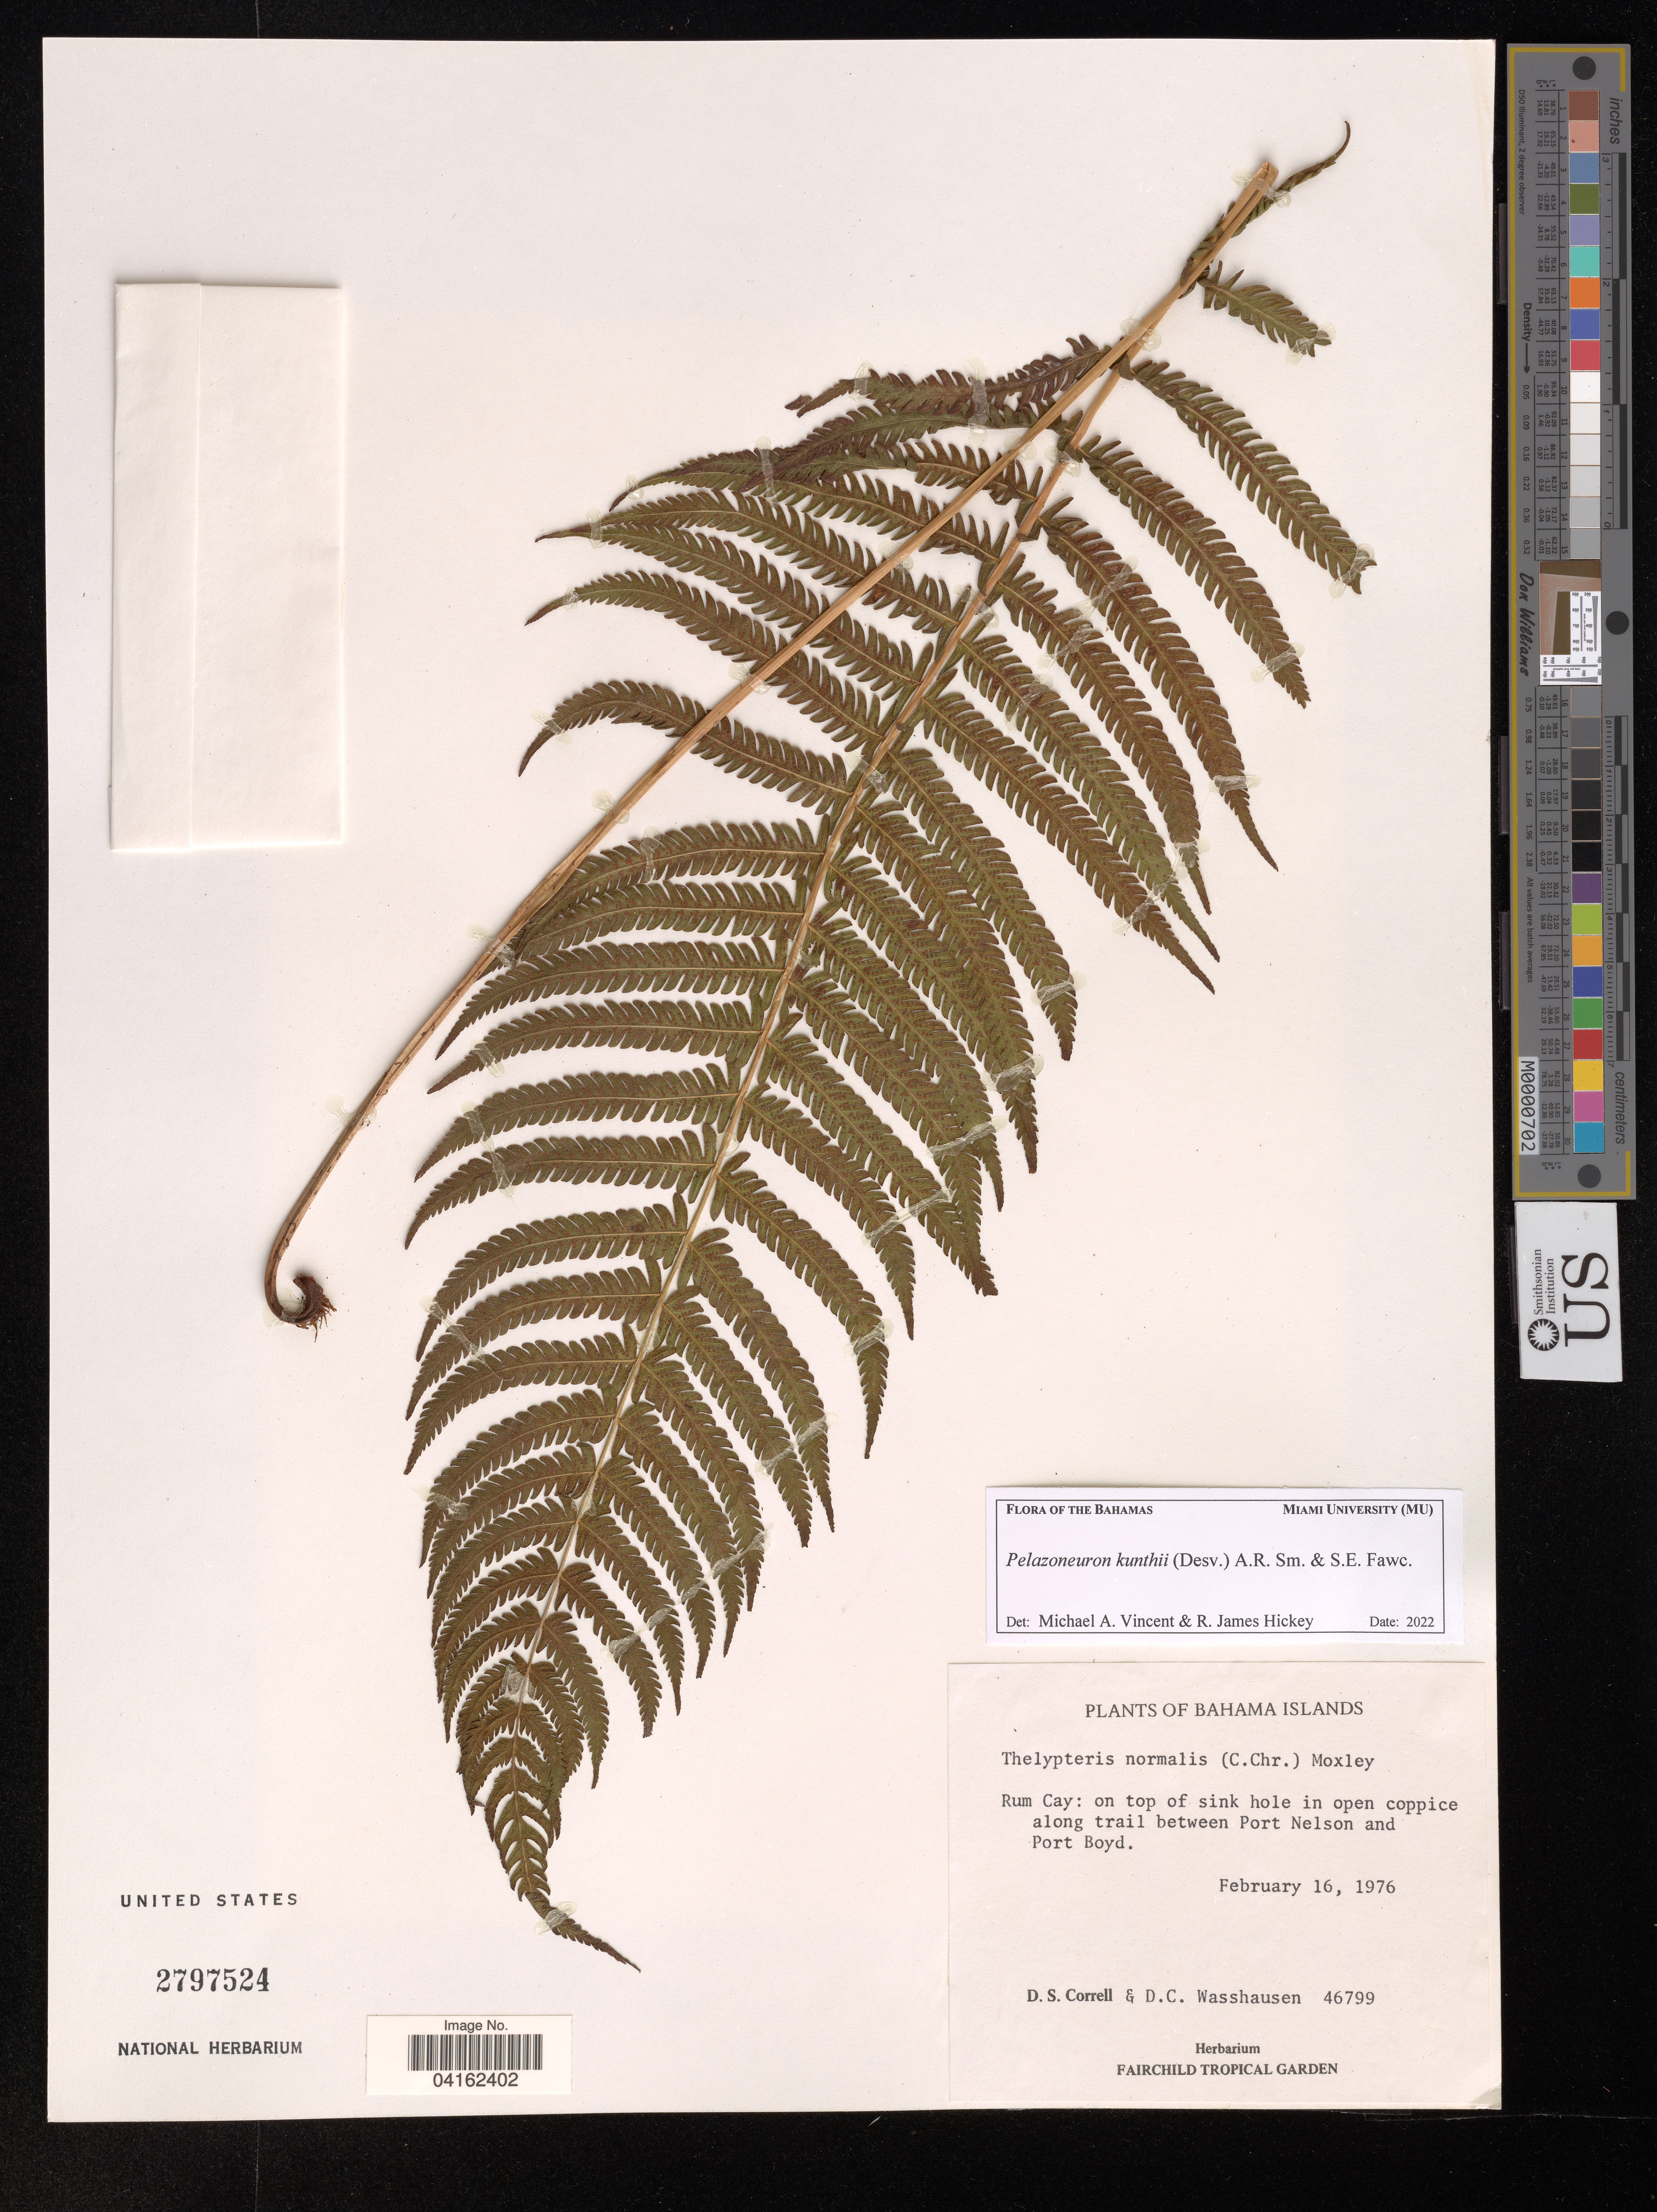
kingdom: Plantae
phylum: Tracheophyta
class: Polypodiopsida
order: Polypodiales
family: Thelypteridaceae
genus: Pelazoneuron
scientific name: Pelazoneuron kunthii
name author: (Desv.) A.R. Sm. & Fawcett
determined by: Vicent, Michael A.; Hickey, R. J.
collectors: D. S. Correll & D. C. Wasshausen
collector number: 46799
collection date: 1976-02-16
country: Bahamas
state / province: Rum Cay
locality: On top of sink hole in open coppice along trail between Port Nelson and Port Boyd.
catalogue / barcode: US 2797524